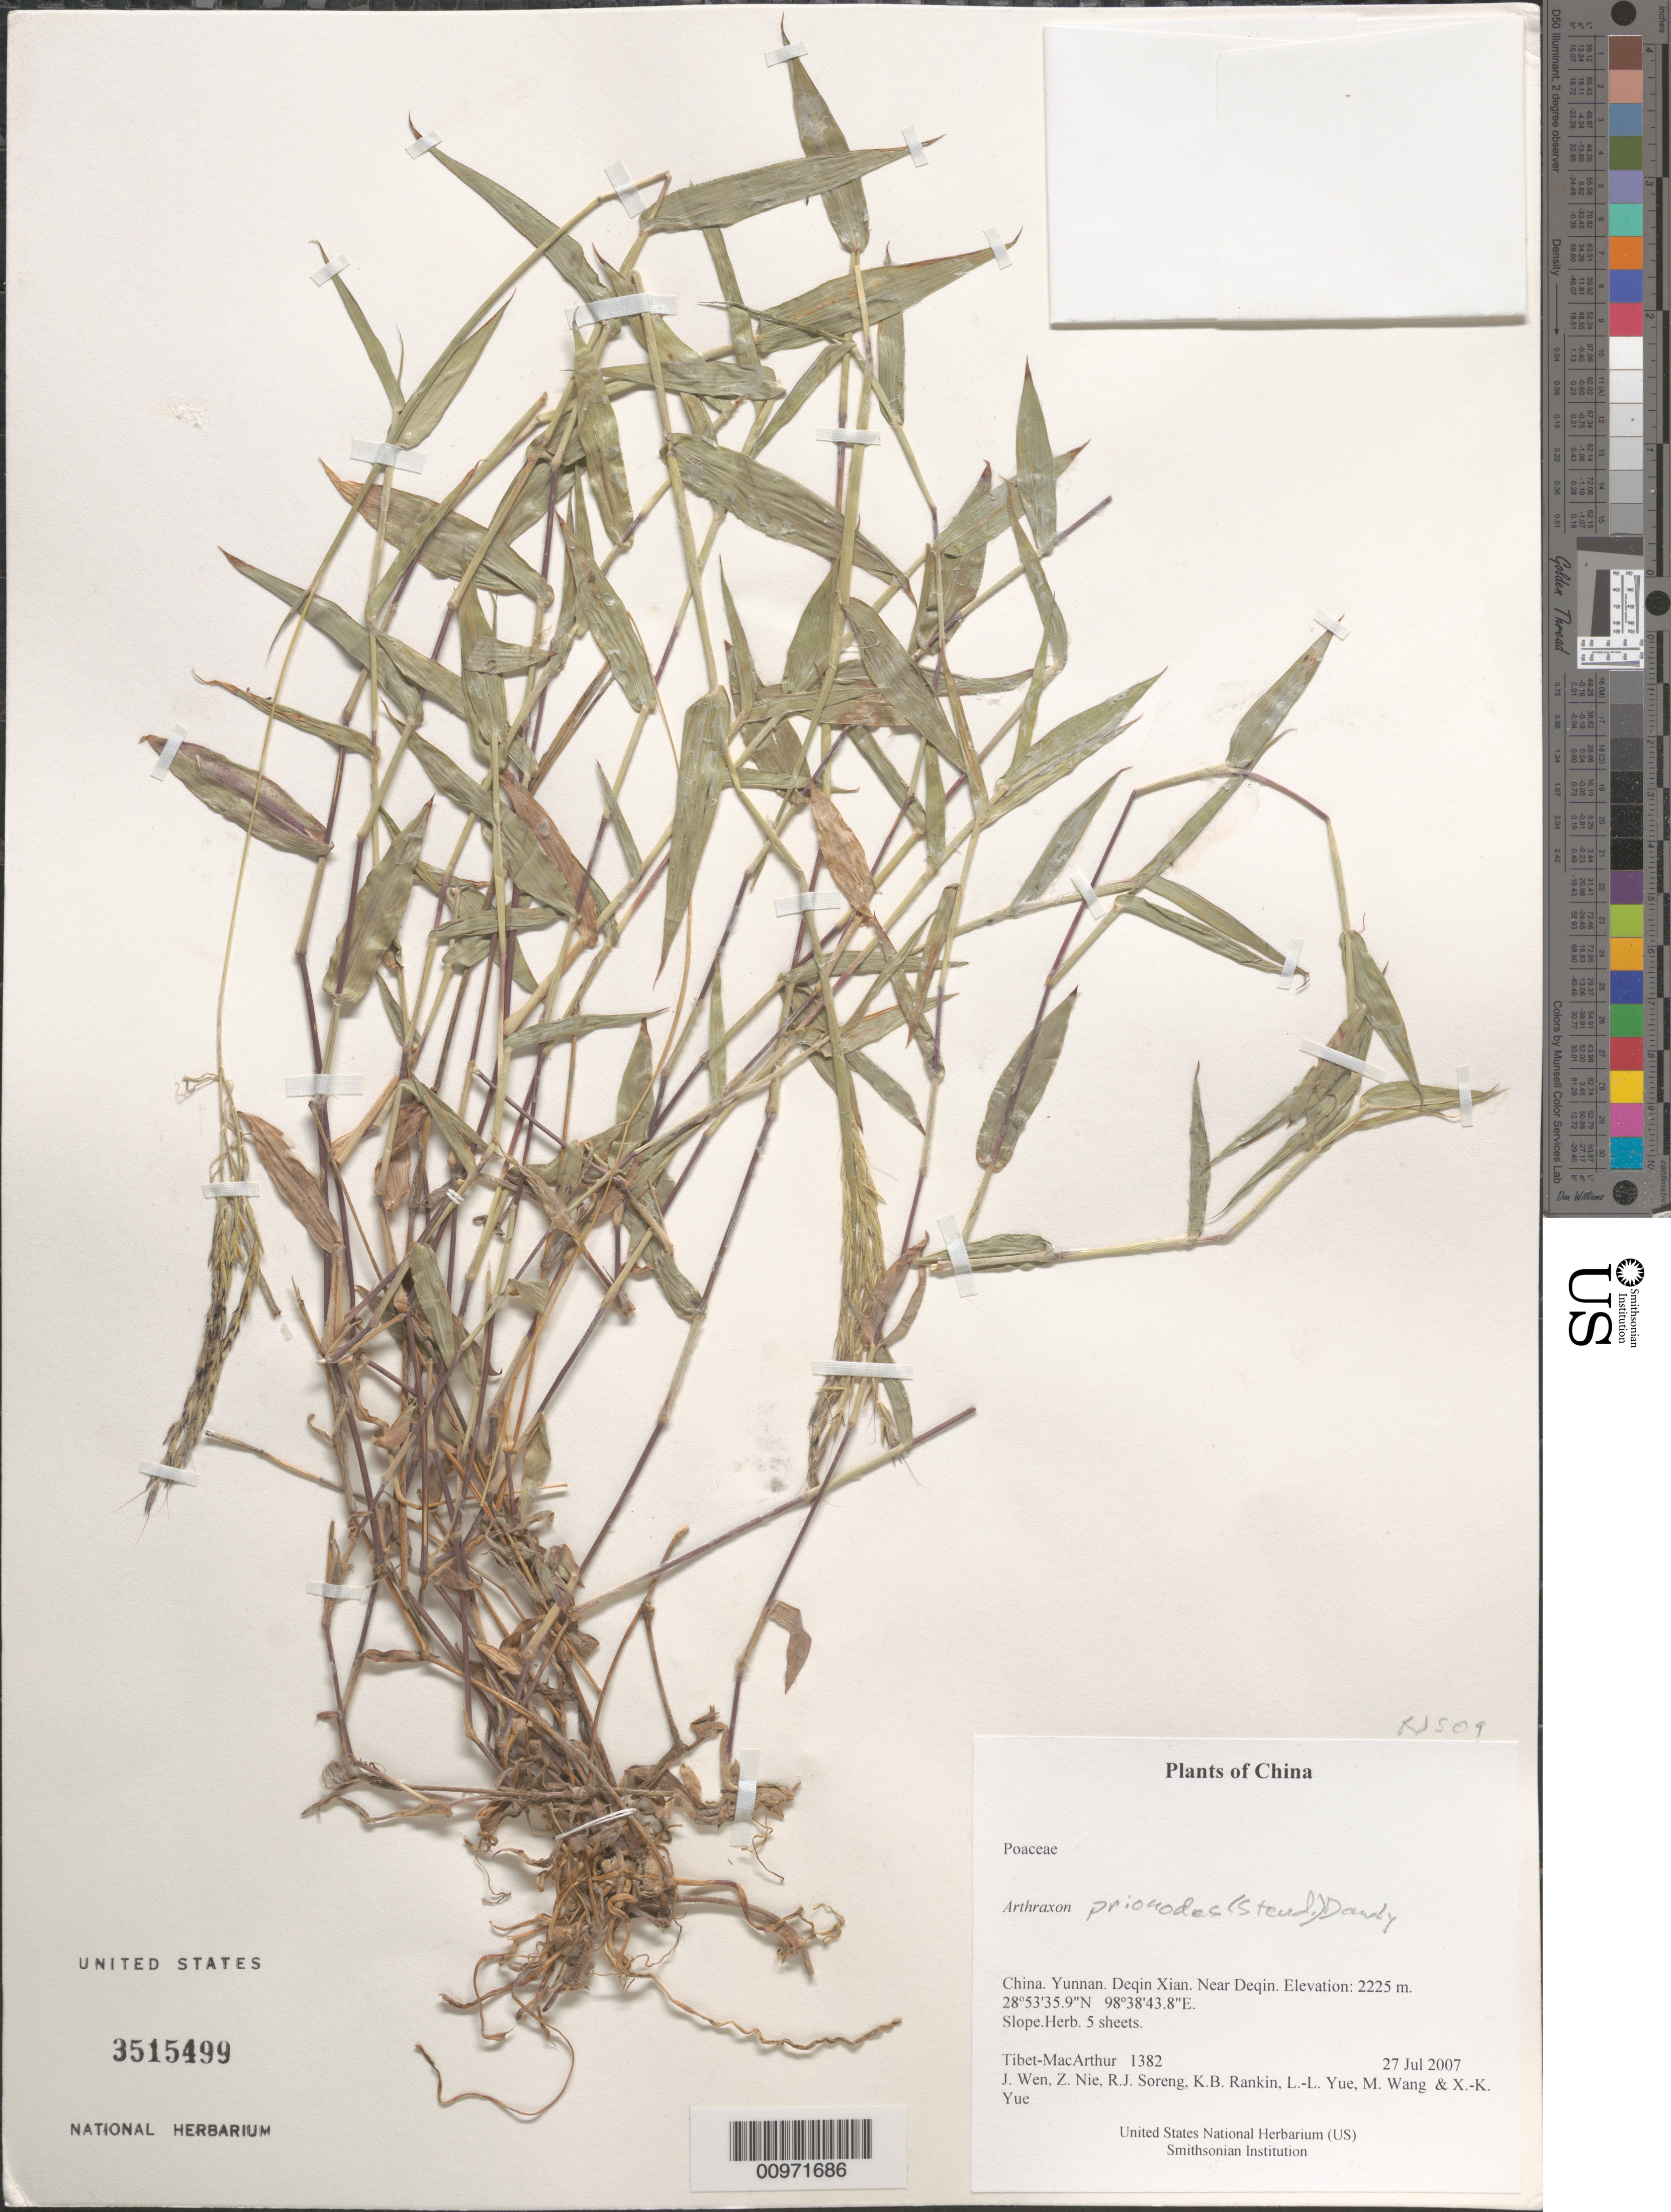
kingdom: Plantae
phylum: Tracheophyta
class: Liliopsida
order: Poales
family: Poaceae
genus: Arthraxon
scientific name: Arthraxon prionodes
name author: (Steud.) Dandy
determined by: Soreng, Robert J., Research Associate (BOT), Smithsonian Institution - National Museum of Natural History (UNITED STATES)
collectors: Tibet-MacArthur, J. Wen, Z. Nie, R. J. Soreng, K. Rankin, L. Yue, M. Wang & X. Yue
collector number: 1382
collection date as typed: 27 Jul 2007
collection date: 2007-07-27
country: China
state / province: Yunnan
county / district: Deqin Xian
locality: Near Deqin.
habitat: Slope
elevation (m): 2225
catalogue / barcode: US 3515499